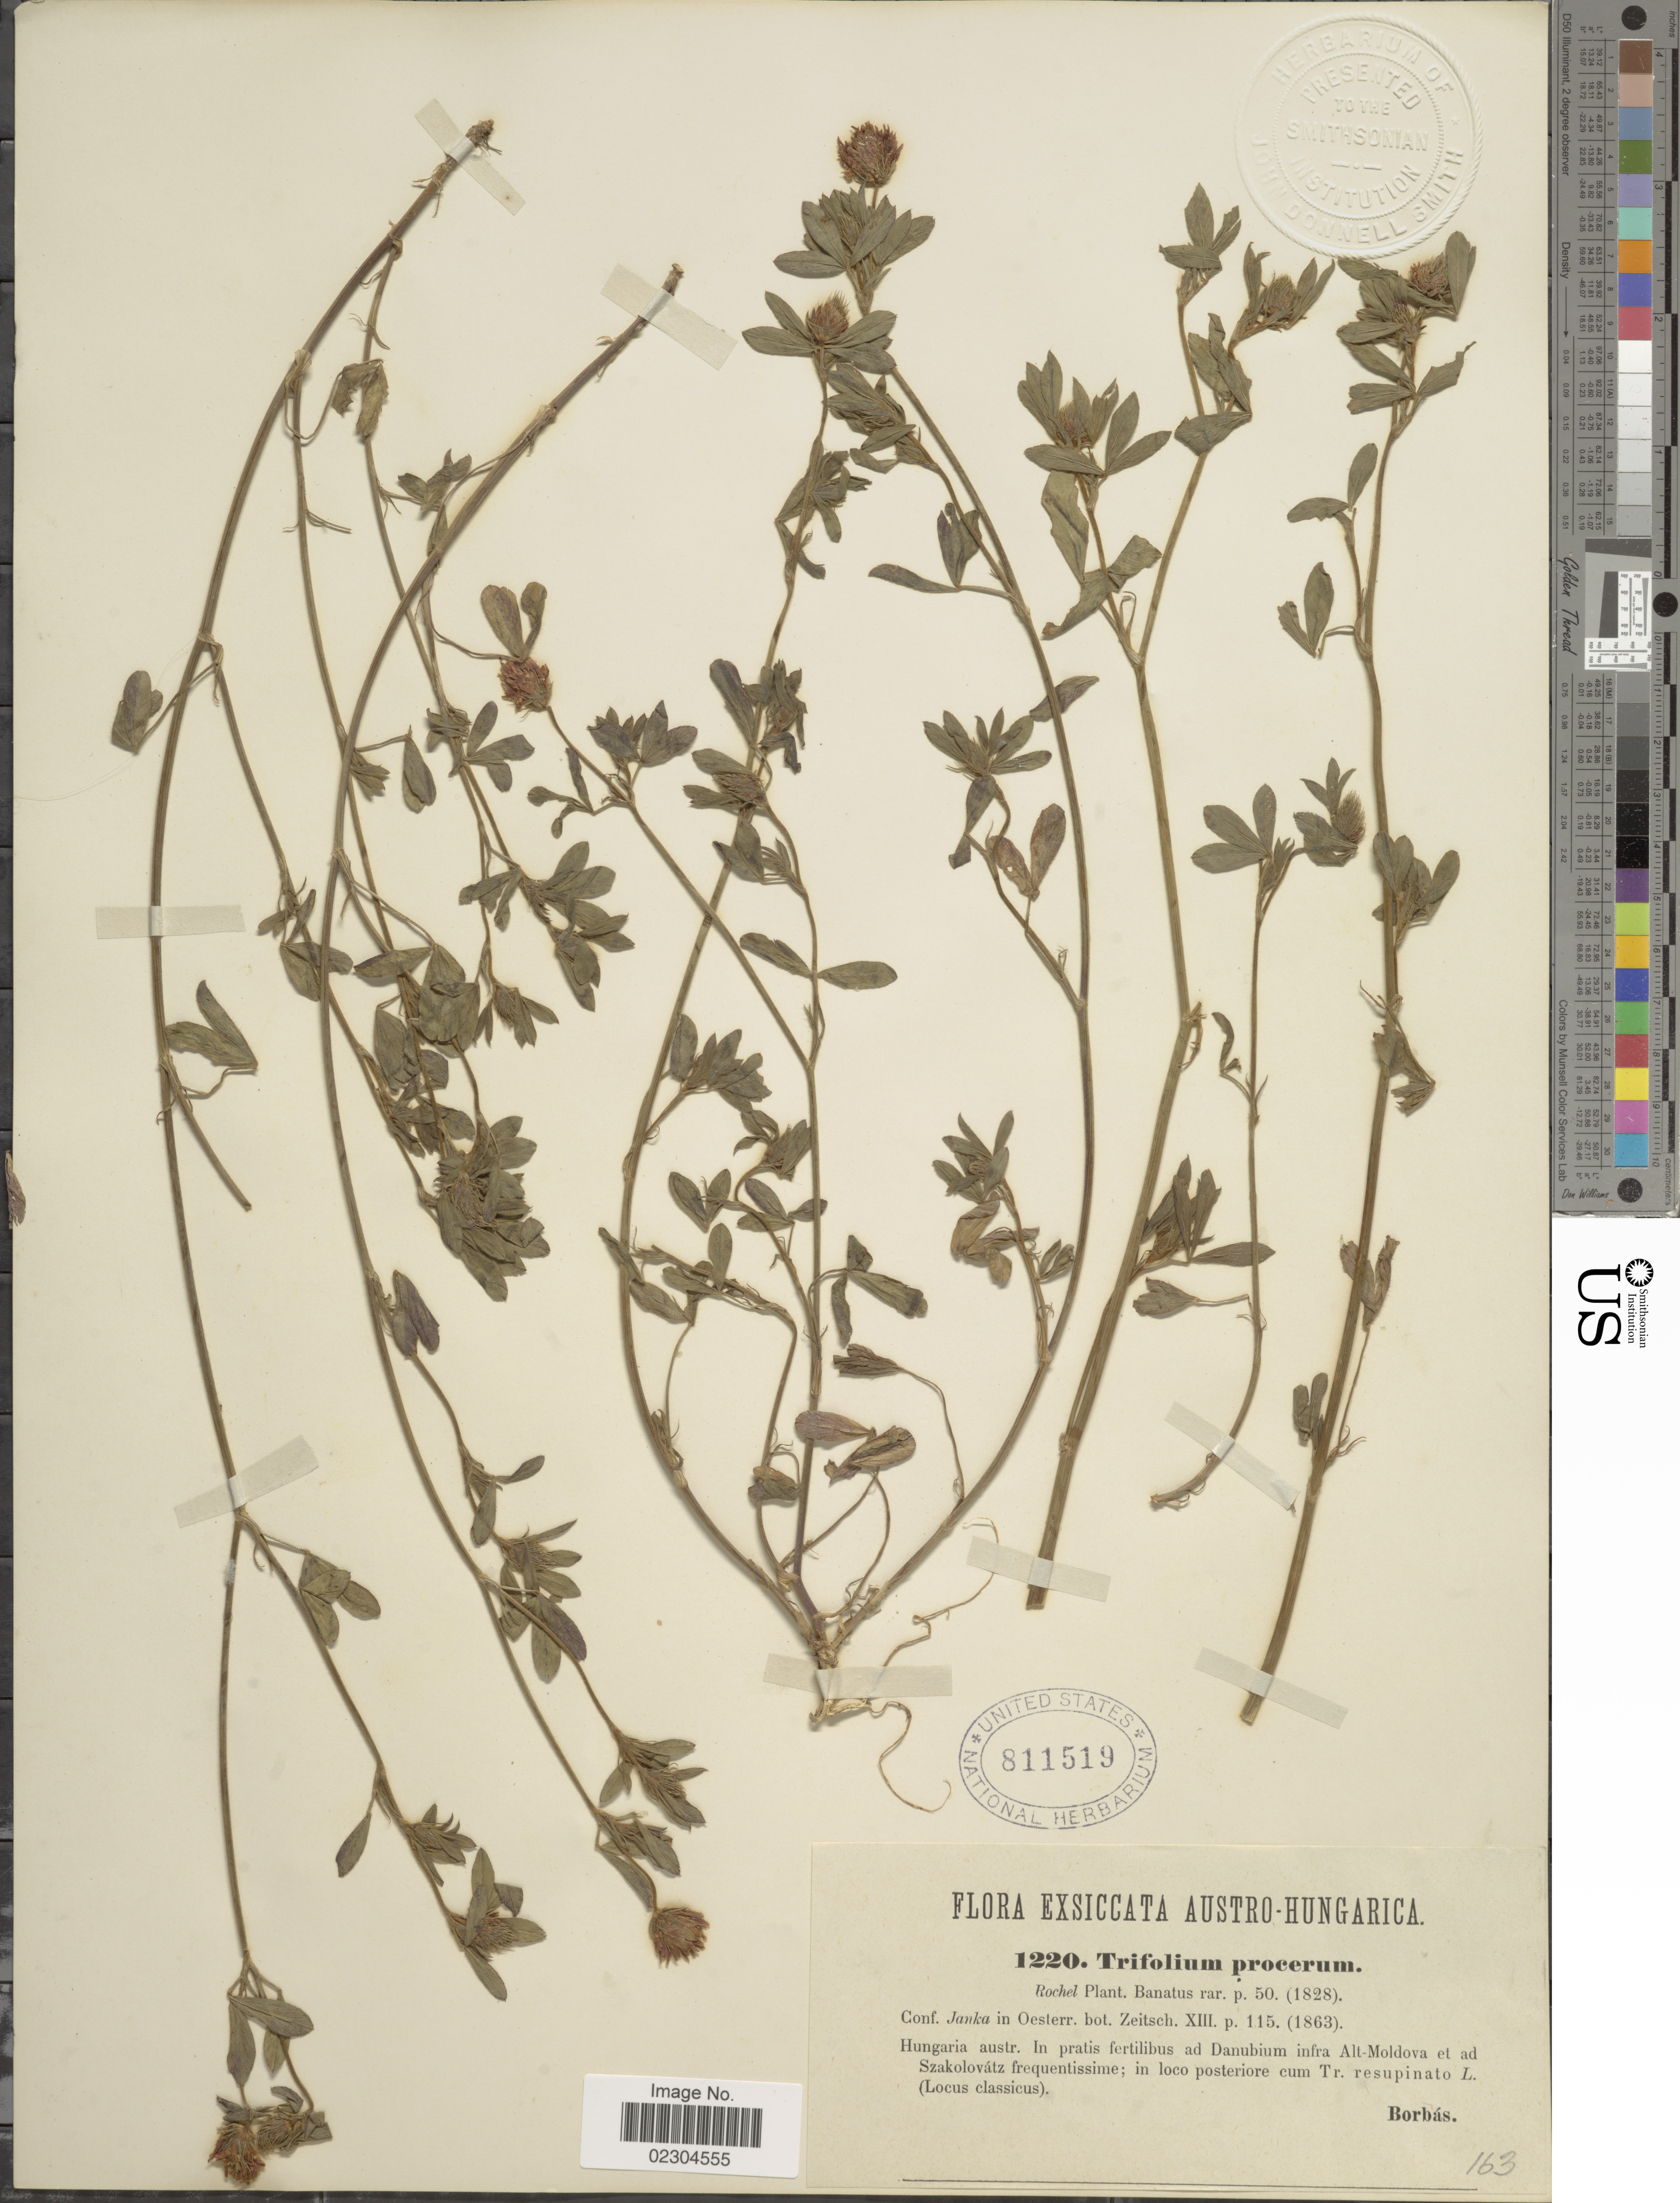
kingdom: Plantae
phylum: Tracheophyta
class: Magnoliopsida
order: Fabales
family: Fabaceae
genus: Trifolium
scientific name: Trifolium procerum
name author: Rochel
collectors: V. von Borbás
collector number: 1220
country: Hungary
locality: Hungaria austr. In pratis fertilibus ad Dabnubium infra Alt-Moldova et ad Szakolovatz frequentissime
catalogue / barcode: US 811519